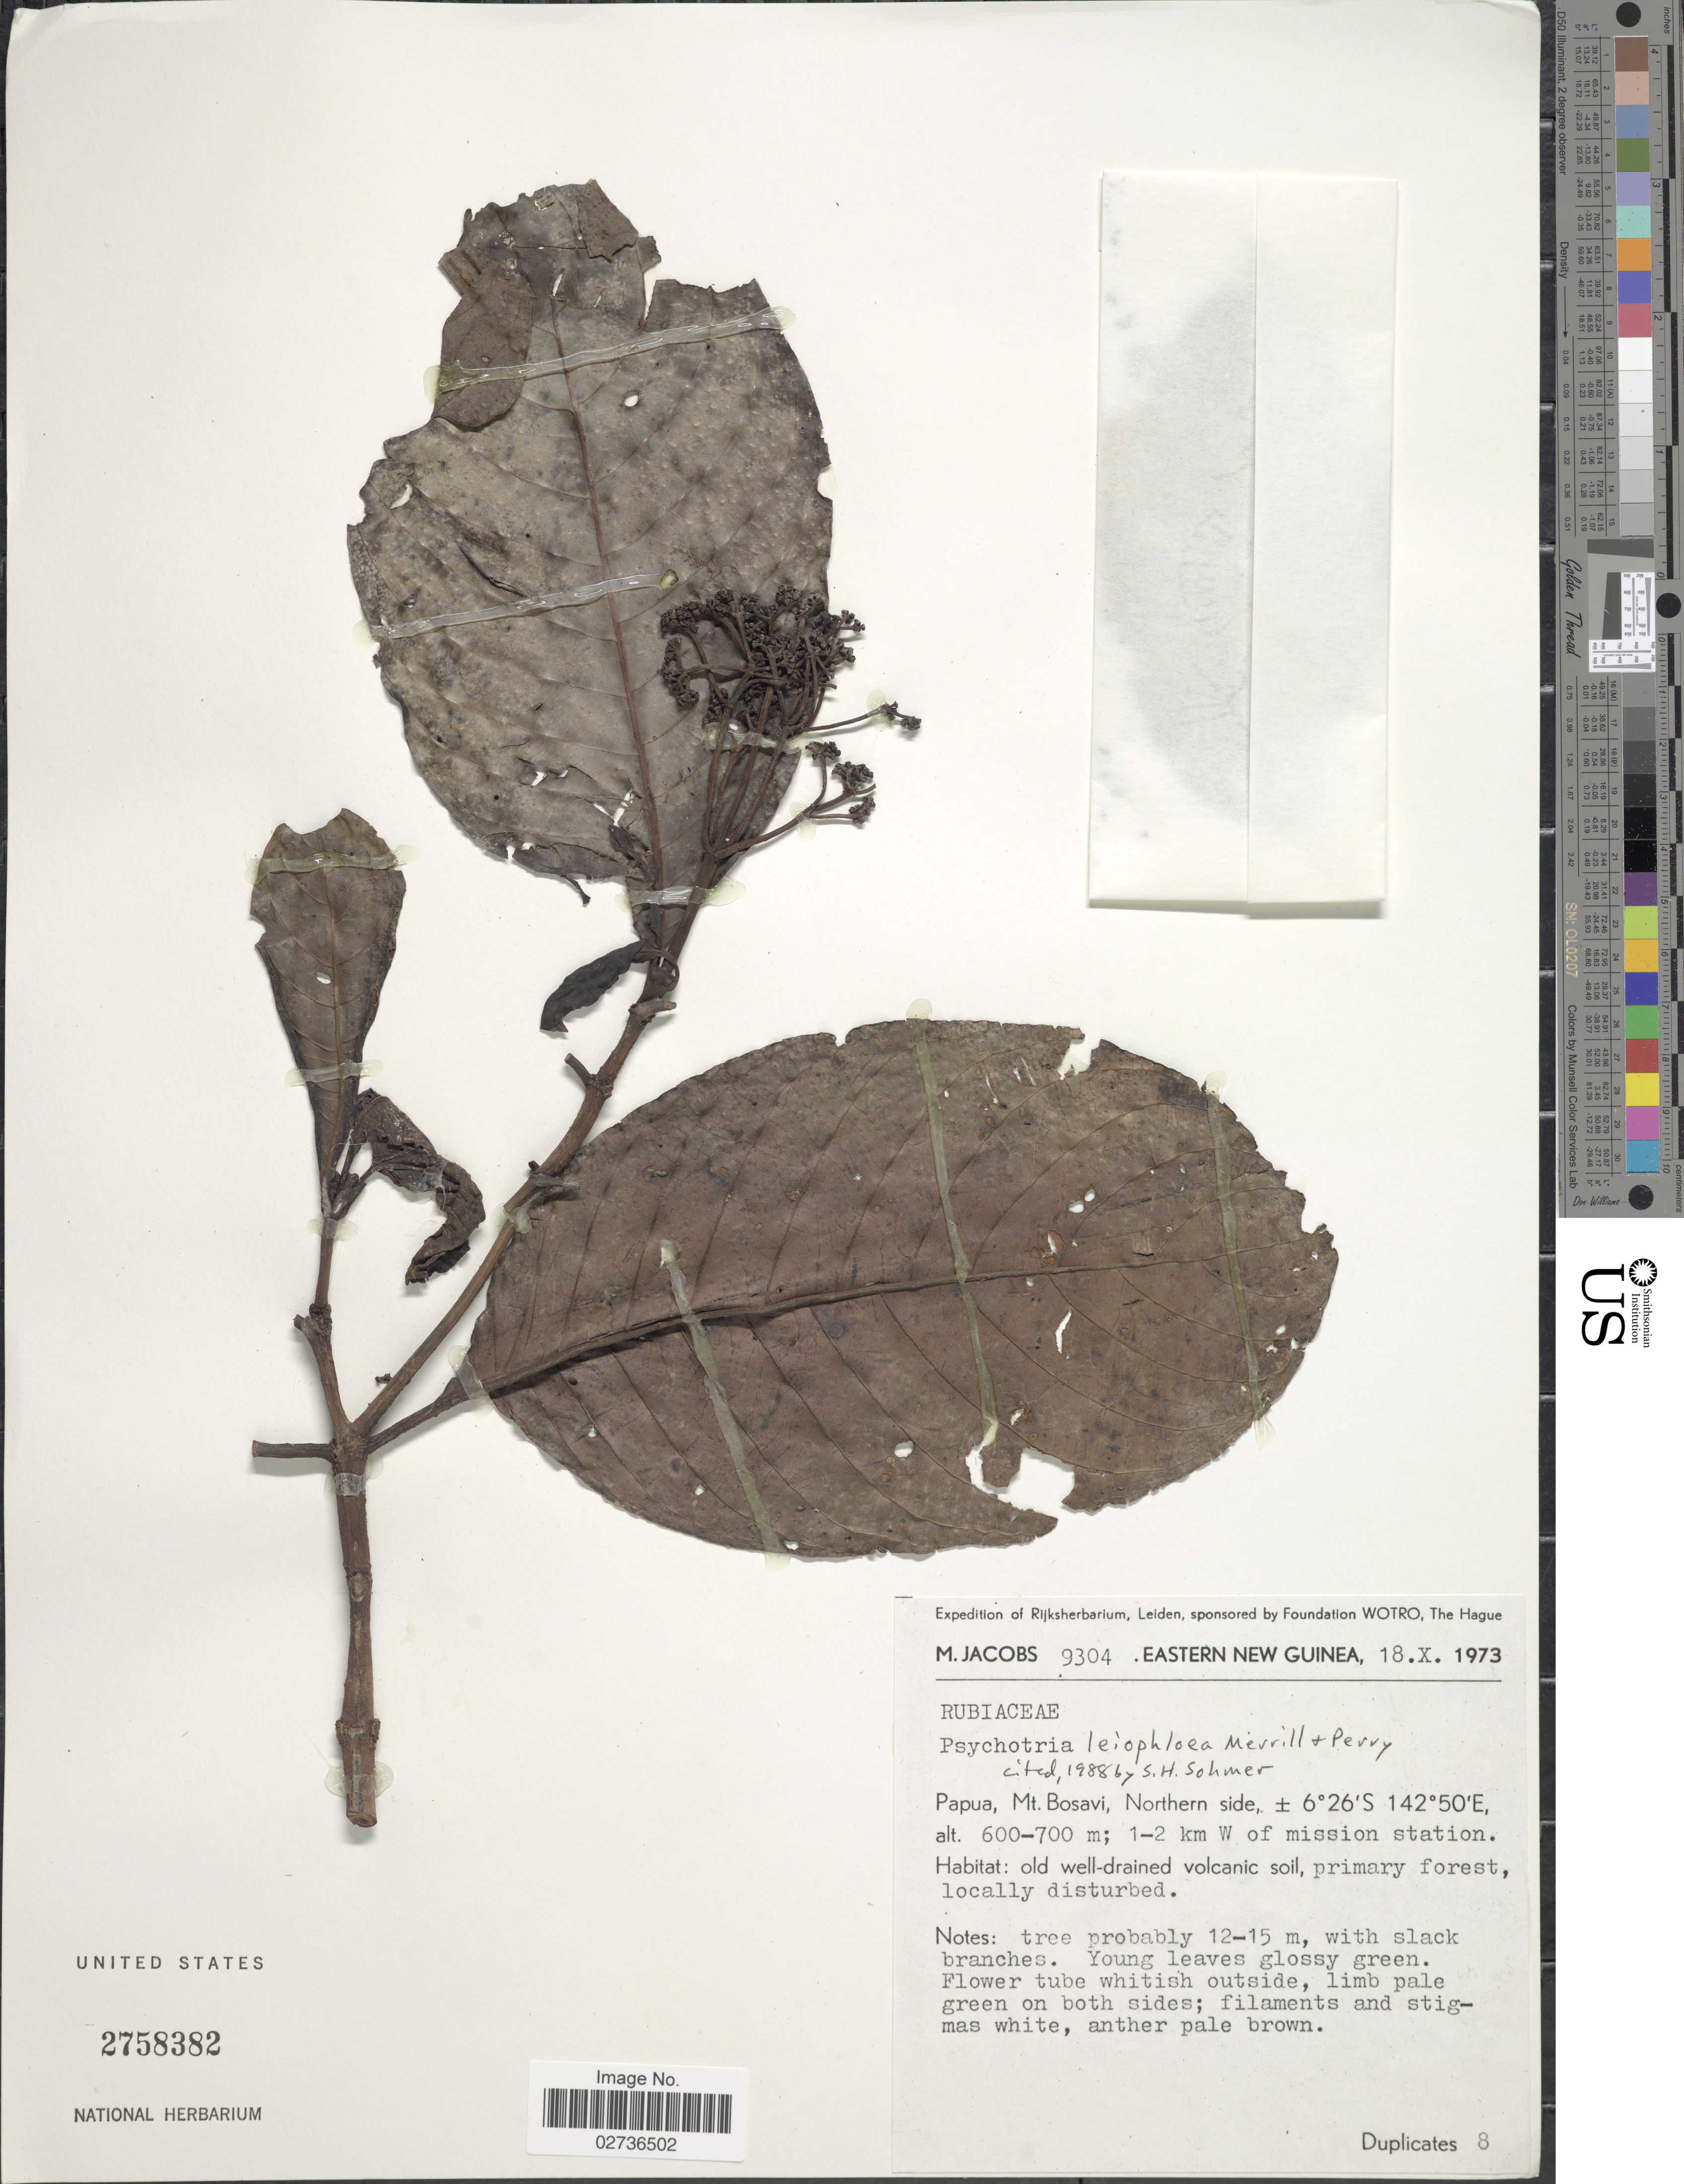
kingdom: Plantae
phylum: Tracheophyta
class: Magnoliopsida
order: Gentianales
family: Rubiaceae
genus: Psychotria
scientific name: Psychotria leiophloea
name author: Merr. & L.M. Perry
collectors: M. Jacobs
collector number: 9304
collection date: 1973-10-18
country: Papua New Guinea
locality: Eastern New Guinea, Papua, Mt. Bosavi, Northern side, 1-2 km W of mission station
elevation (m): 600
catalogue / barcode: US 2758382